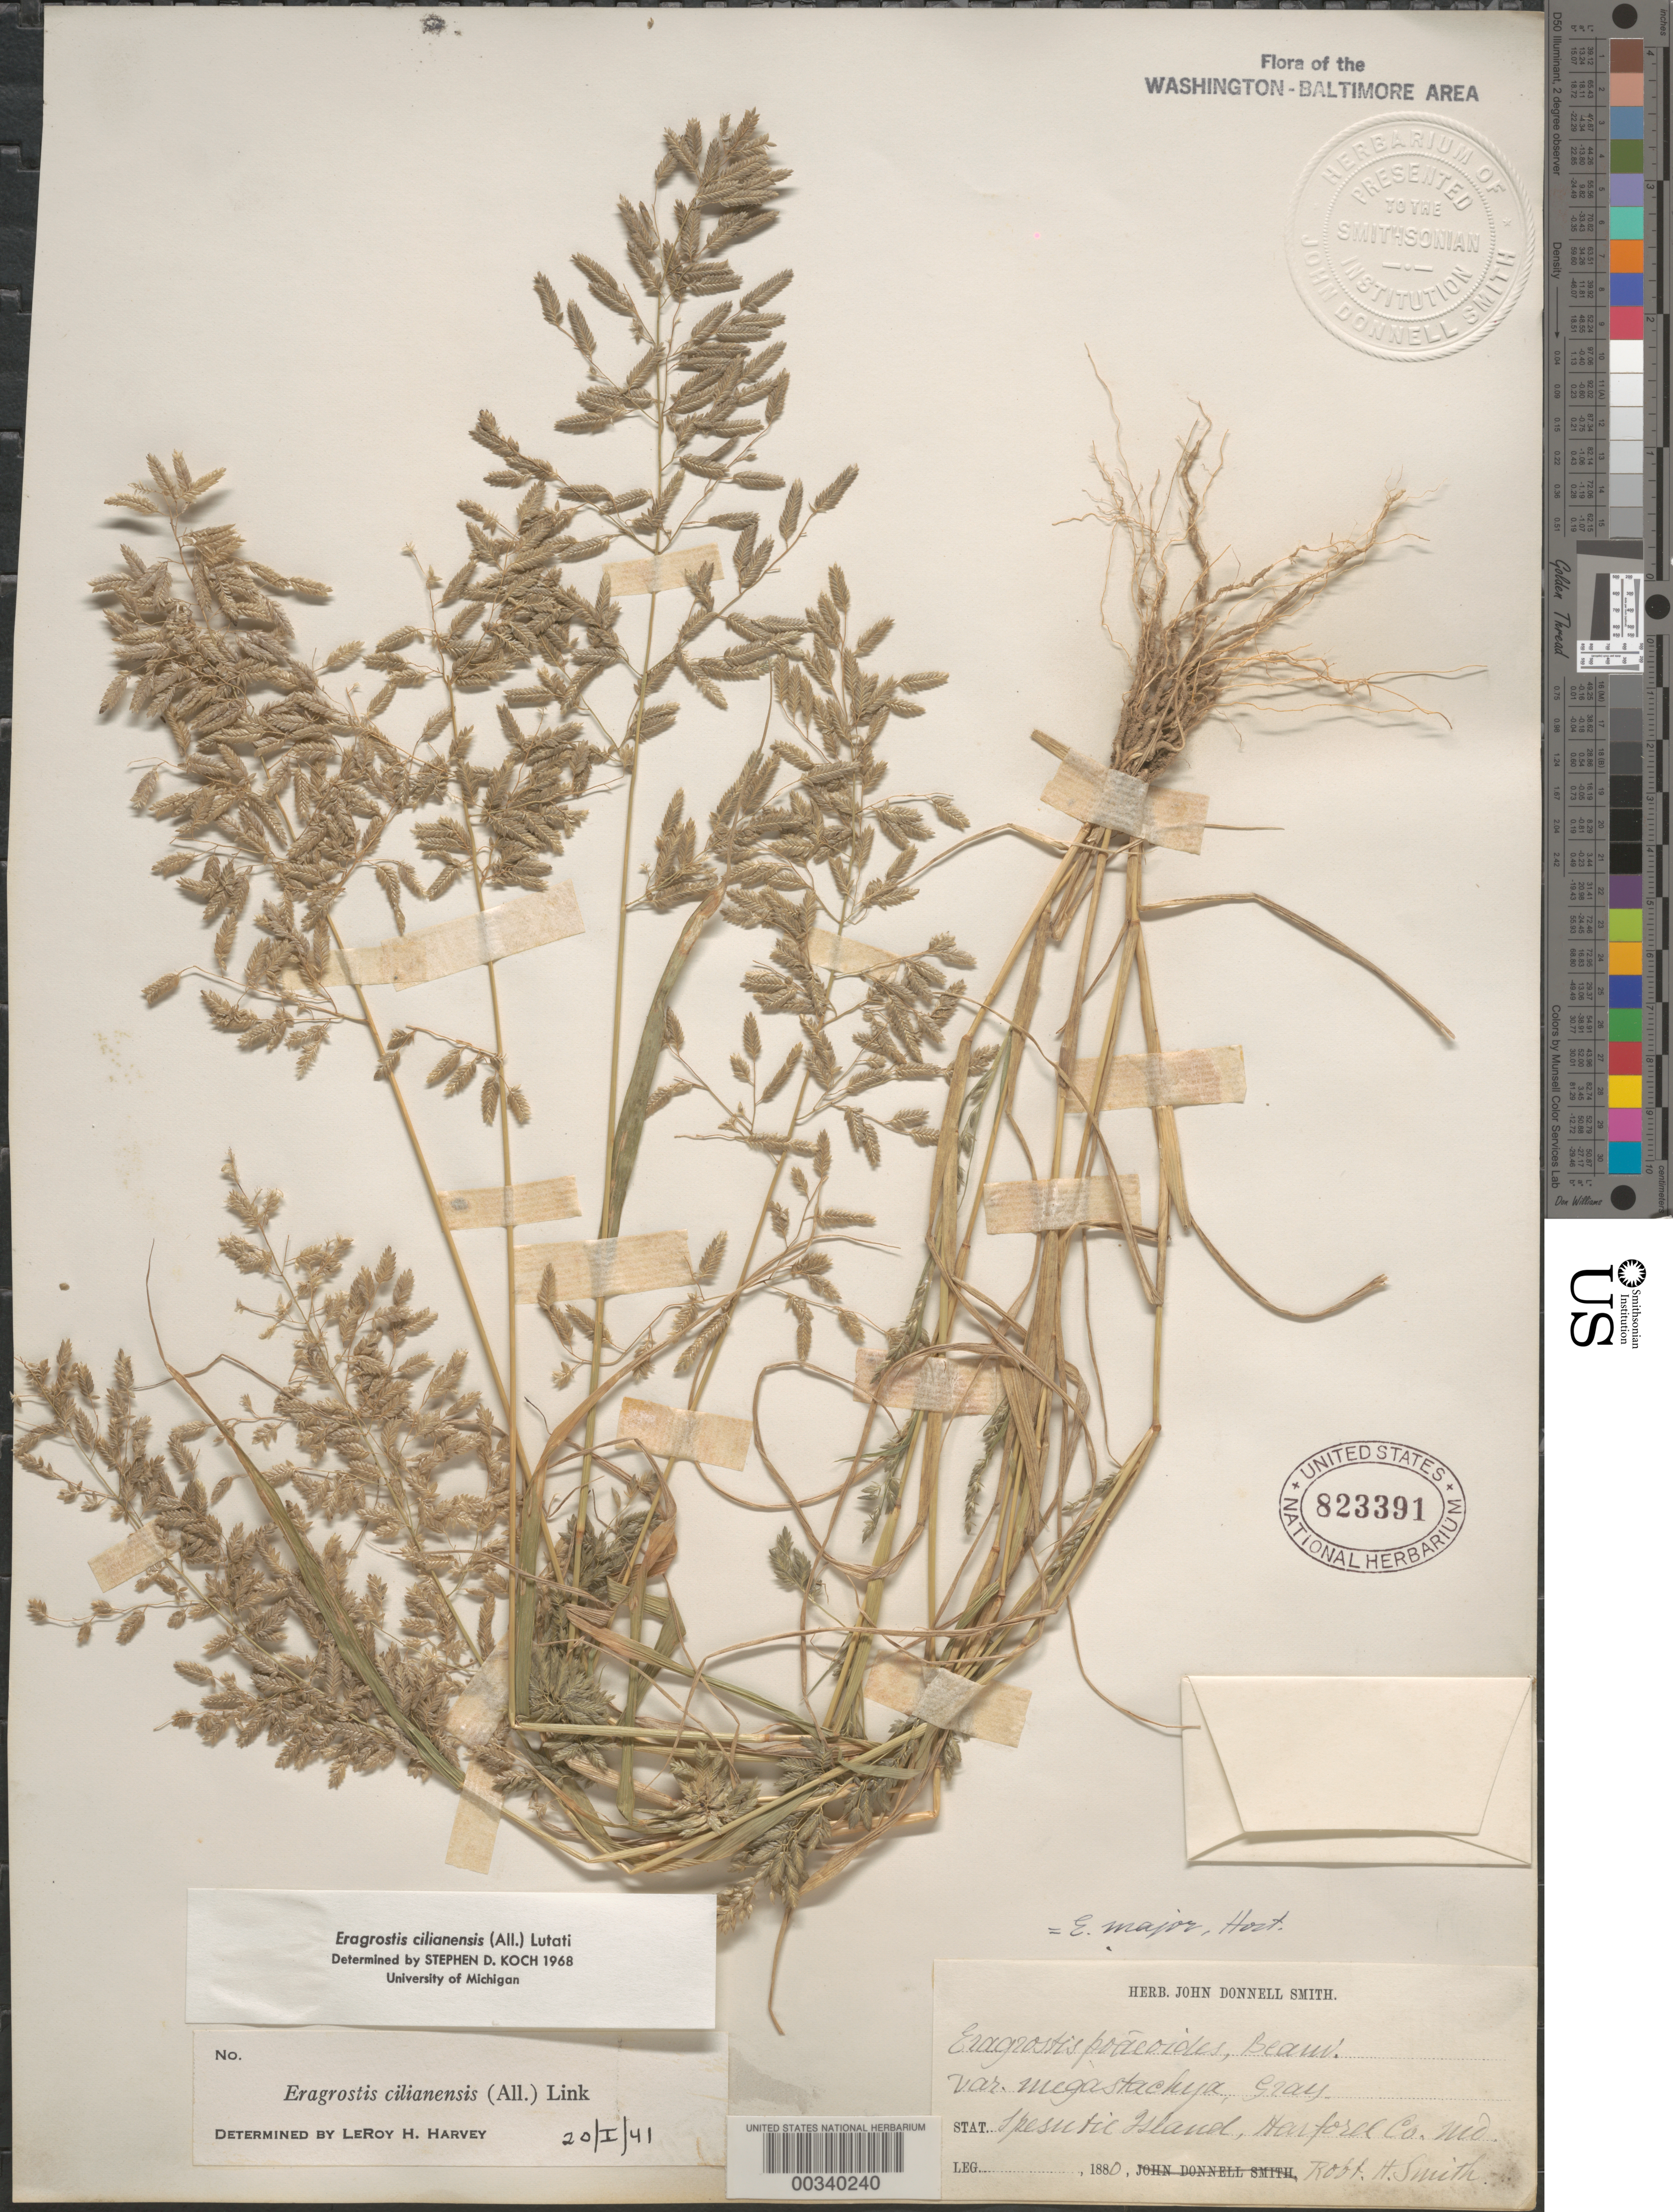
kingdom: Plantae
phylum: Tracheophyta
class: Liliopsida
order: Poales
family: Poaceae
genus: Eragrostis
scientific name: Eragrostis cilianensis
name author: (Bellardi) Vignolo ex Janch.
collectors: R. H. Smith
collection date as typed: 1880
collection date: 1880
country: United States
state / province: Maryland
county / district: Harford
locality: Spesutie Island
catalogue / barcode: US 823391